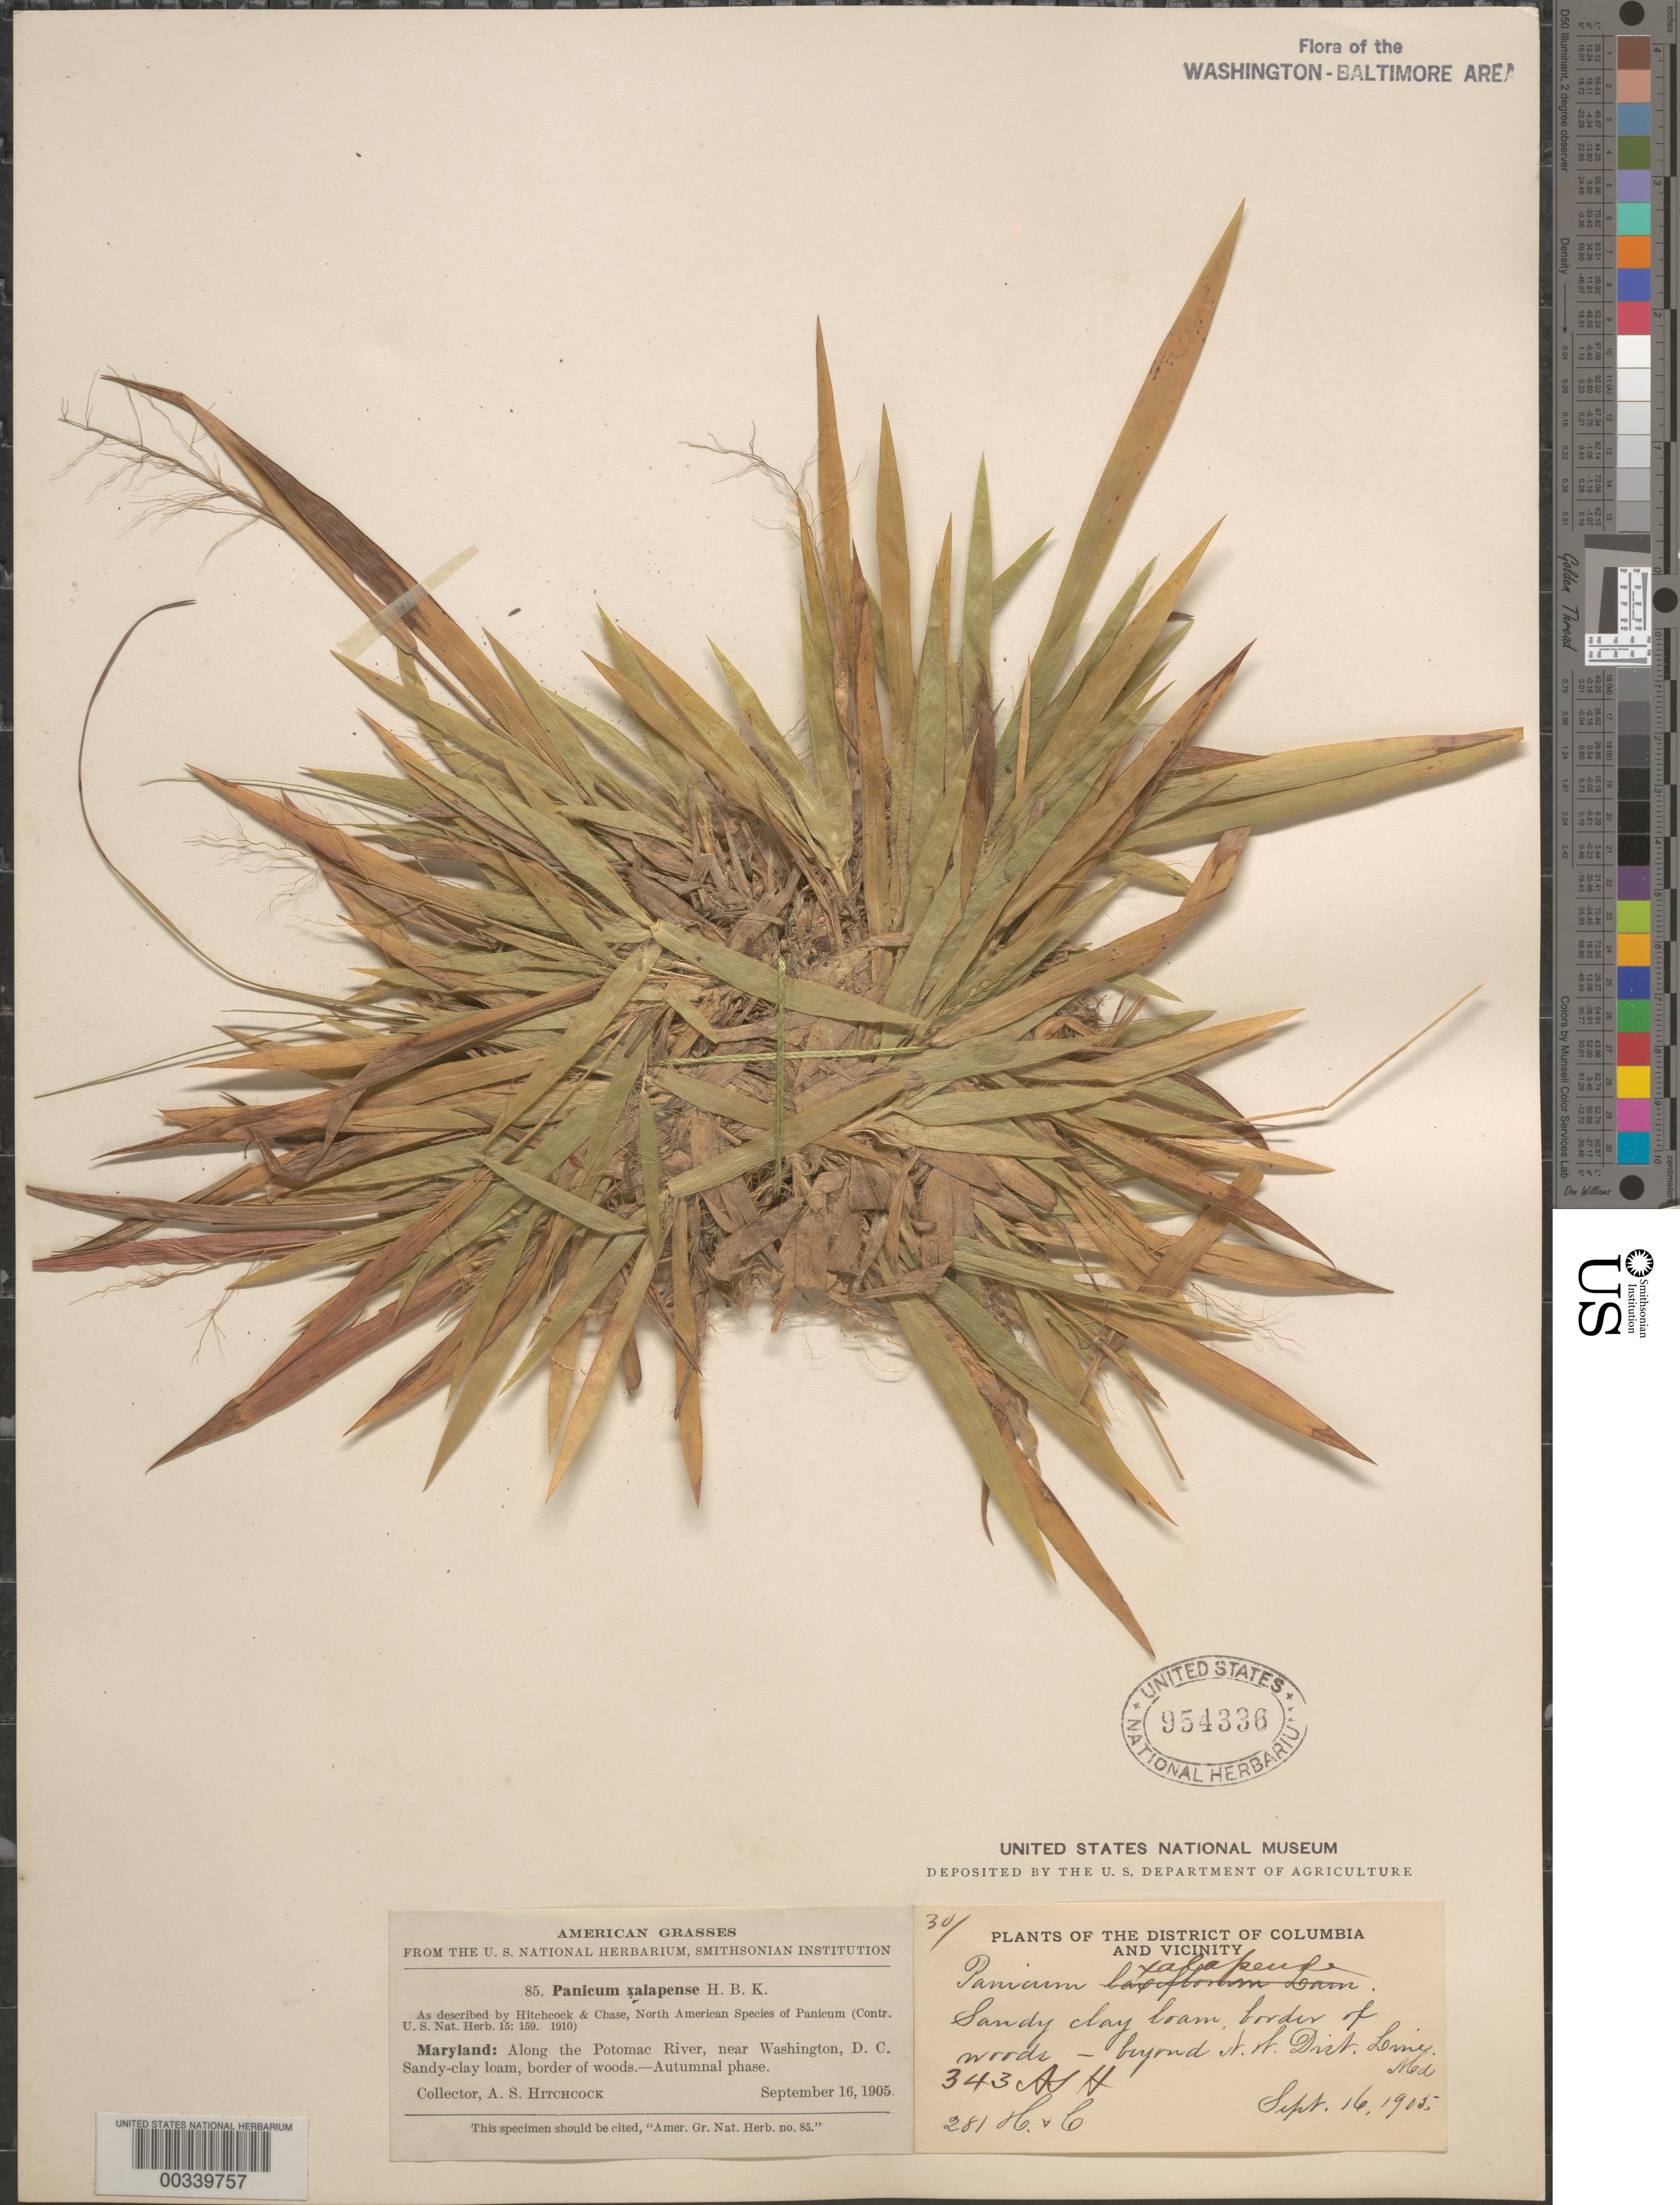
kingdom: Plantae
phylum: Tracheophyta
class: Liliopsida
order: Poales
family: Poaceae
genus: Dichanthelium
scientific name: Dichanthelium laxiflorum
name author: (Lam.) Gould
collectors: A. S. Hitchcock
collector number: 343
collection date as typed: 16 Sep 1905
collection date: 1905-09-16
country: United States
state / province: Maryland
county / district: Montgomery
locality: Beyond NW District, Potomac River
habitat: Sandy clay loam, river bank border of woods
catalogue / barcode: US 954336